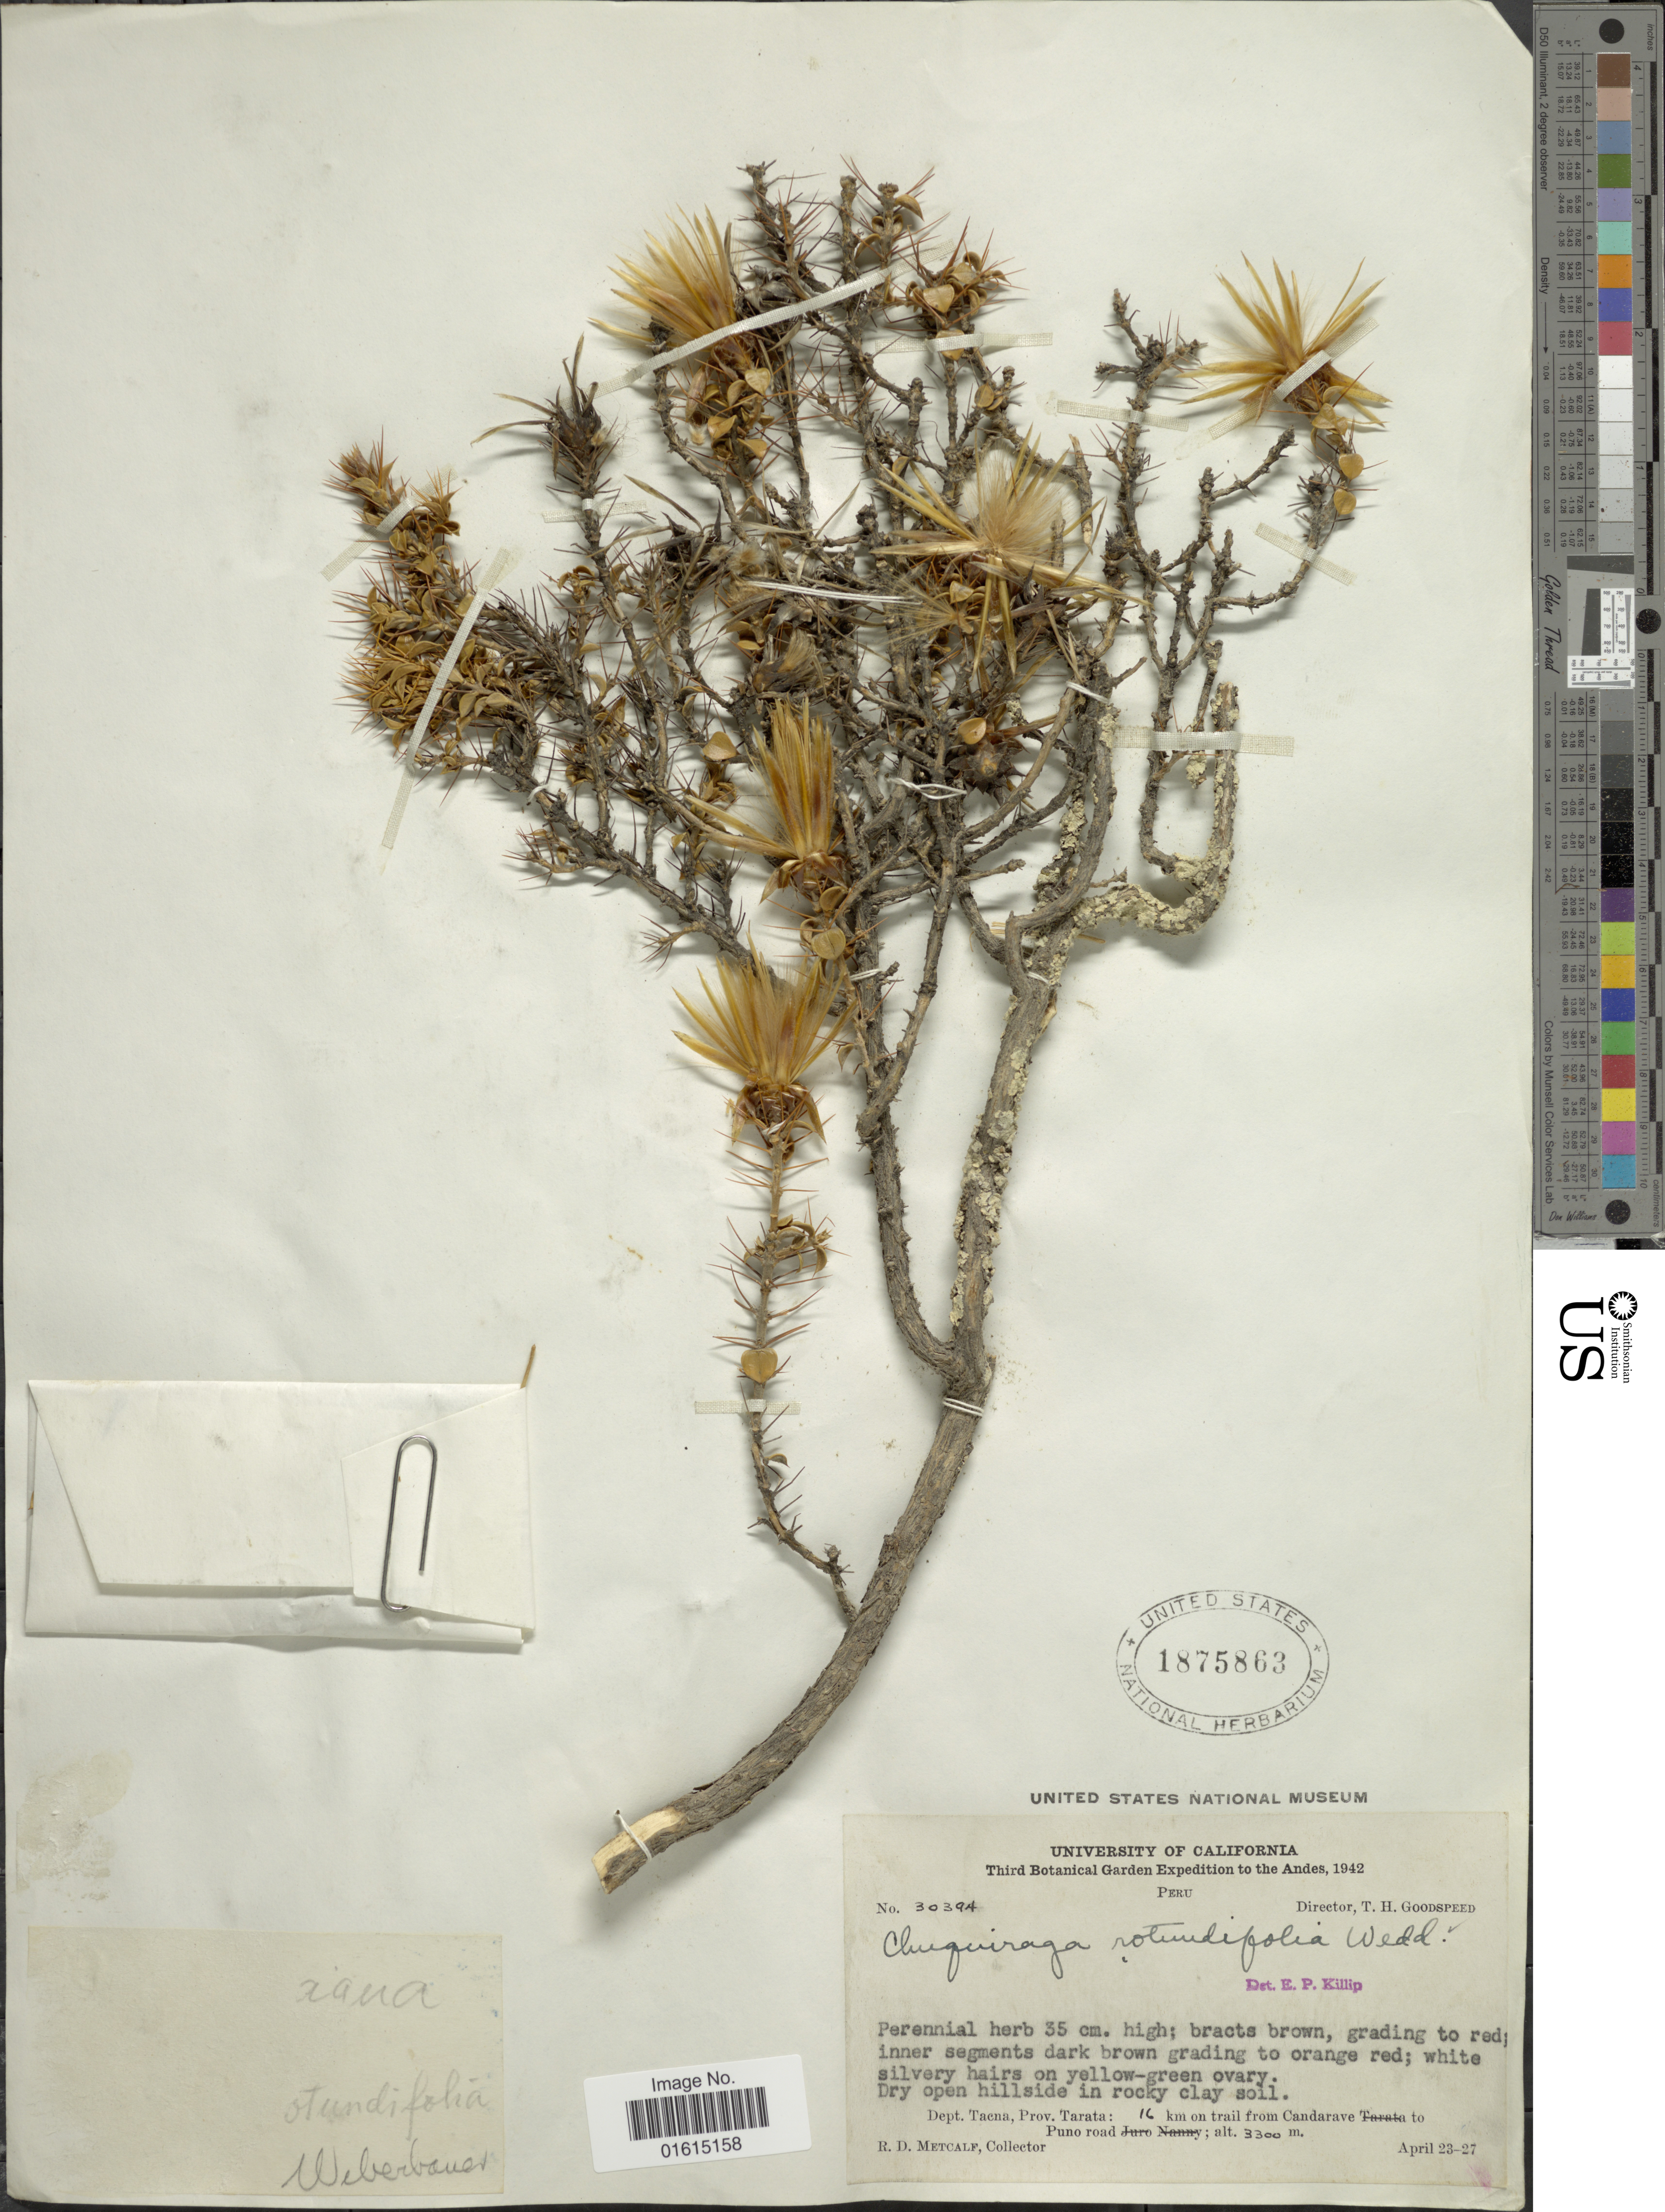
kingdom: Plantae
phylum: Tracheophyta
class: Magnoliopsida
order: Asterales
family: Asteraceae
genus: Chuquiraga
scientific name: Chuquiraga spinosa subsp. rotundifolia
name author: (Wedd.) C. Ezcurra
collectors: R. D. Metcalf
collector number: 3039A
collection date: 1942-04-23/1942-04-27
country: Peru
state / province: Tacna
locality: Andes, Dept. Tacna, Prov. Tarata, 16 km on trail from Candarave to Puno road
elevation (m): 3300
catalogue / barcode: US 1875863